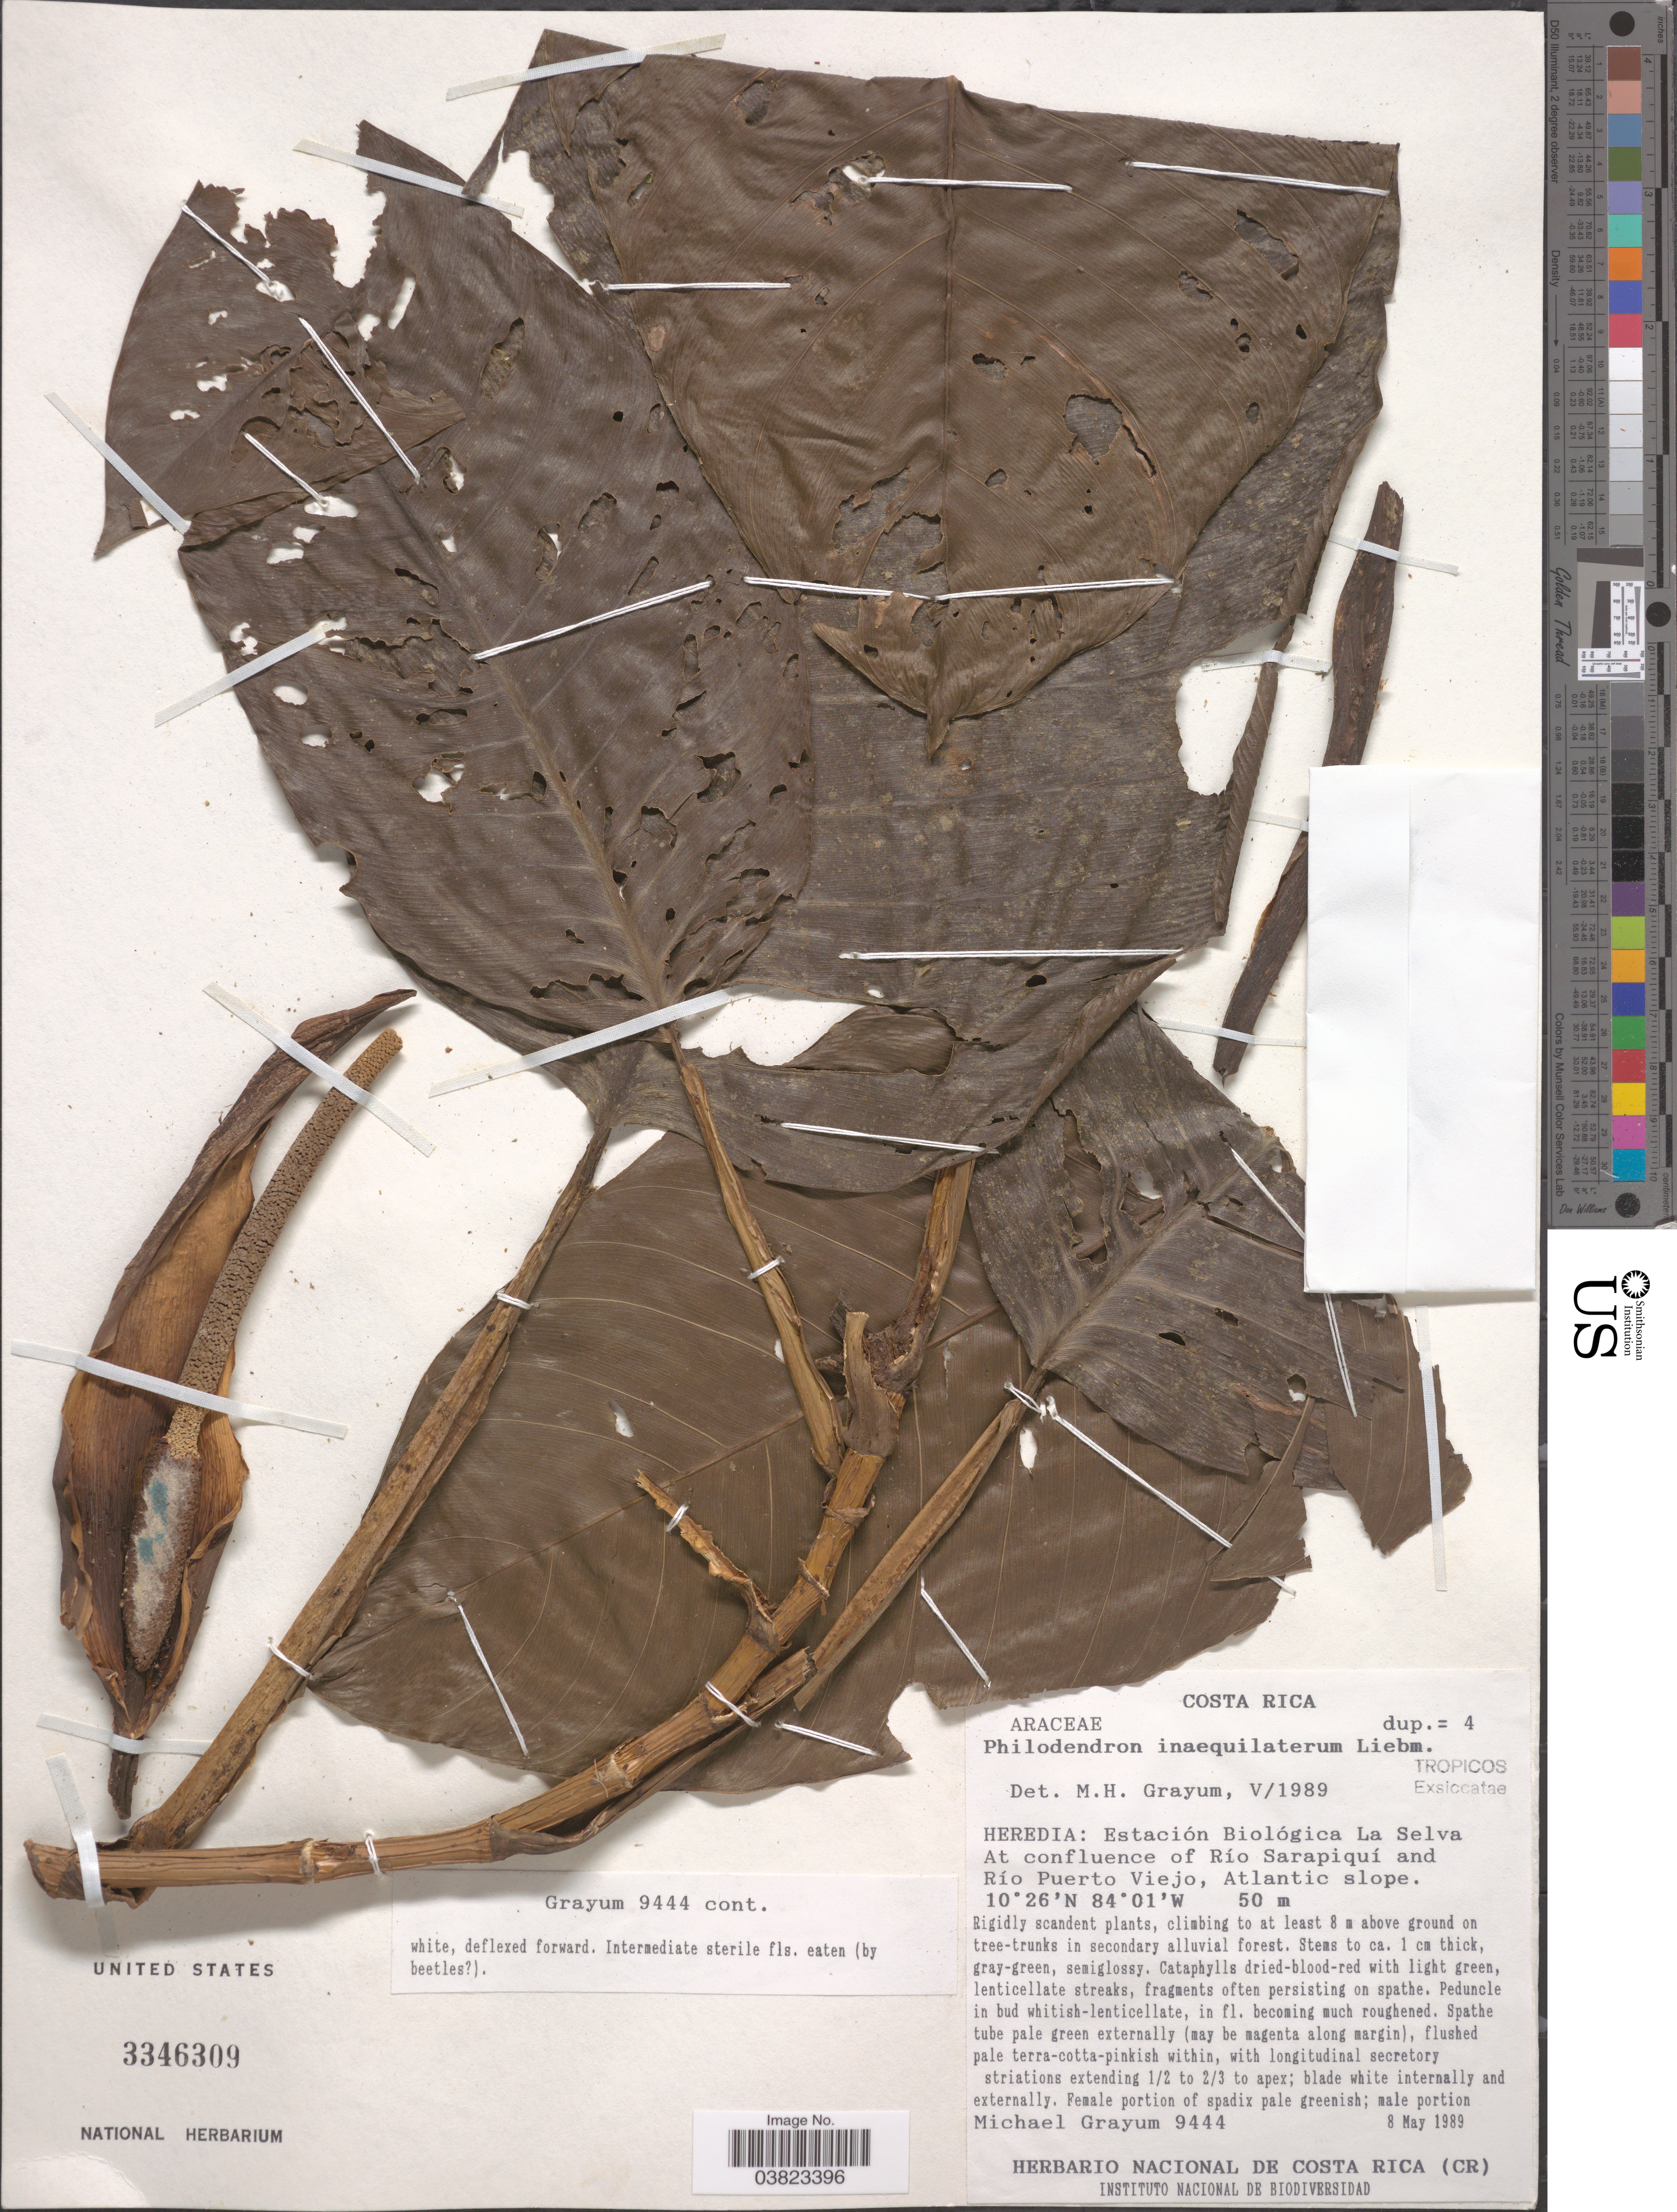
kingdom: Plantae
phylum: Tracheophyta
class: Liliopsida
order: Alismatales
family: Araceae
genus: Philodendron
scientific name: Philodendron inaequilaterum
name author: Liebm.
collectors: M. H. Grayum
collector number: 9444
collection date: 1989-05-08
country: Costa Rica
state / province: Heredia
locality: Estación Biológica La Selva. At confluence of Río Sarapiquí and Río Puerto Viejo, Atlantic slope.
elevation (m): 50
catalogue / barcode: US 3346309